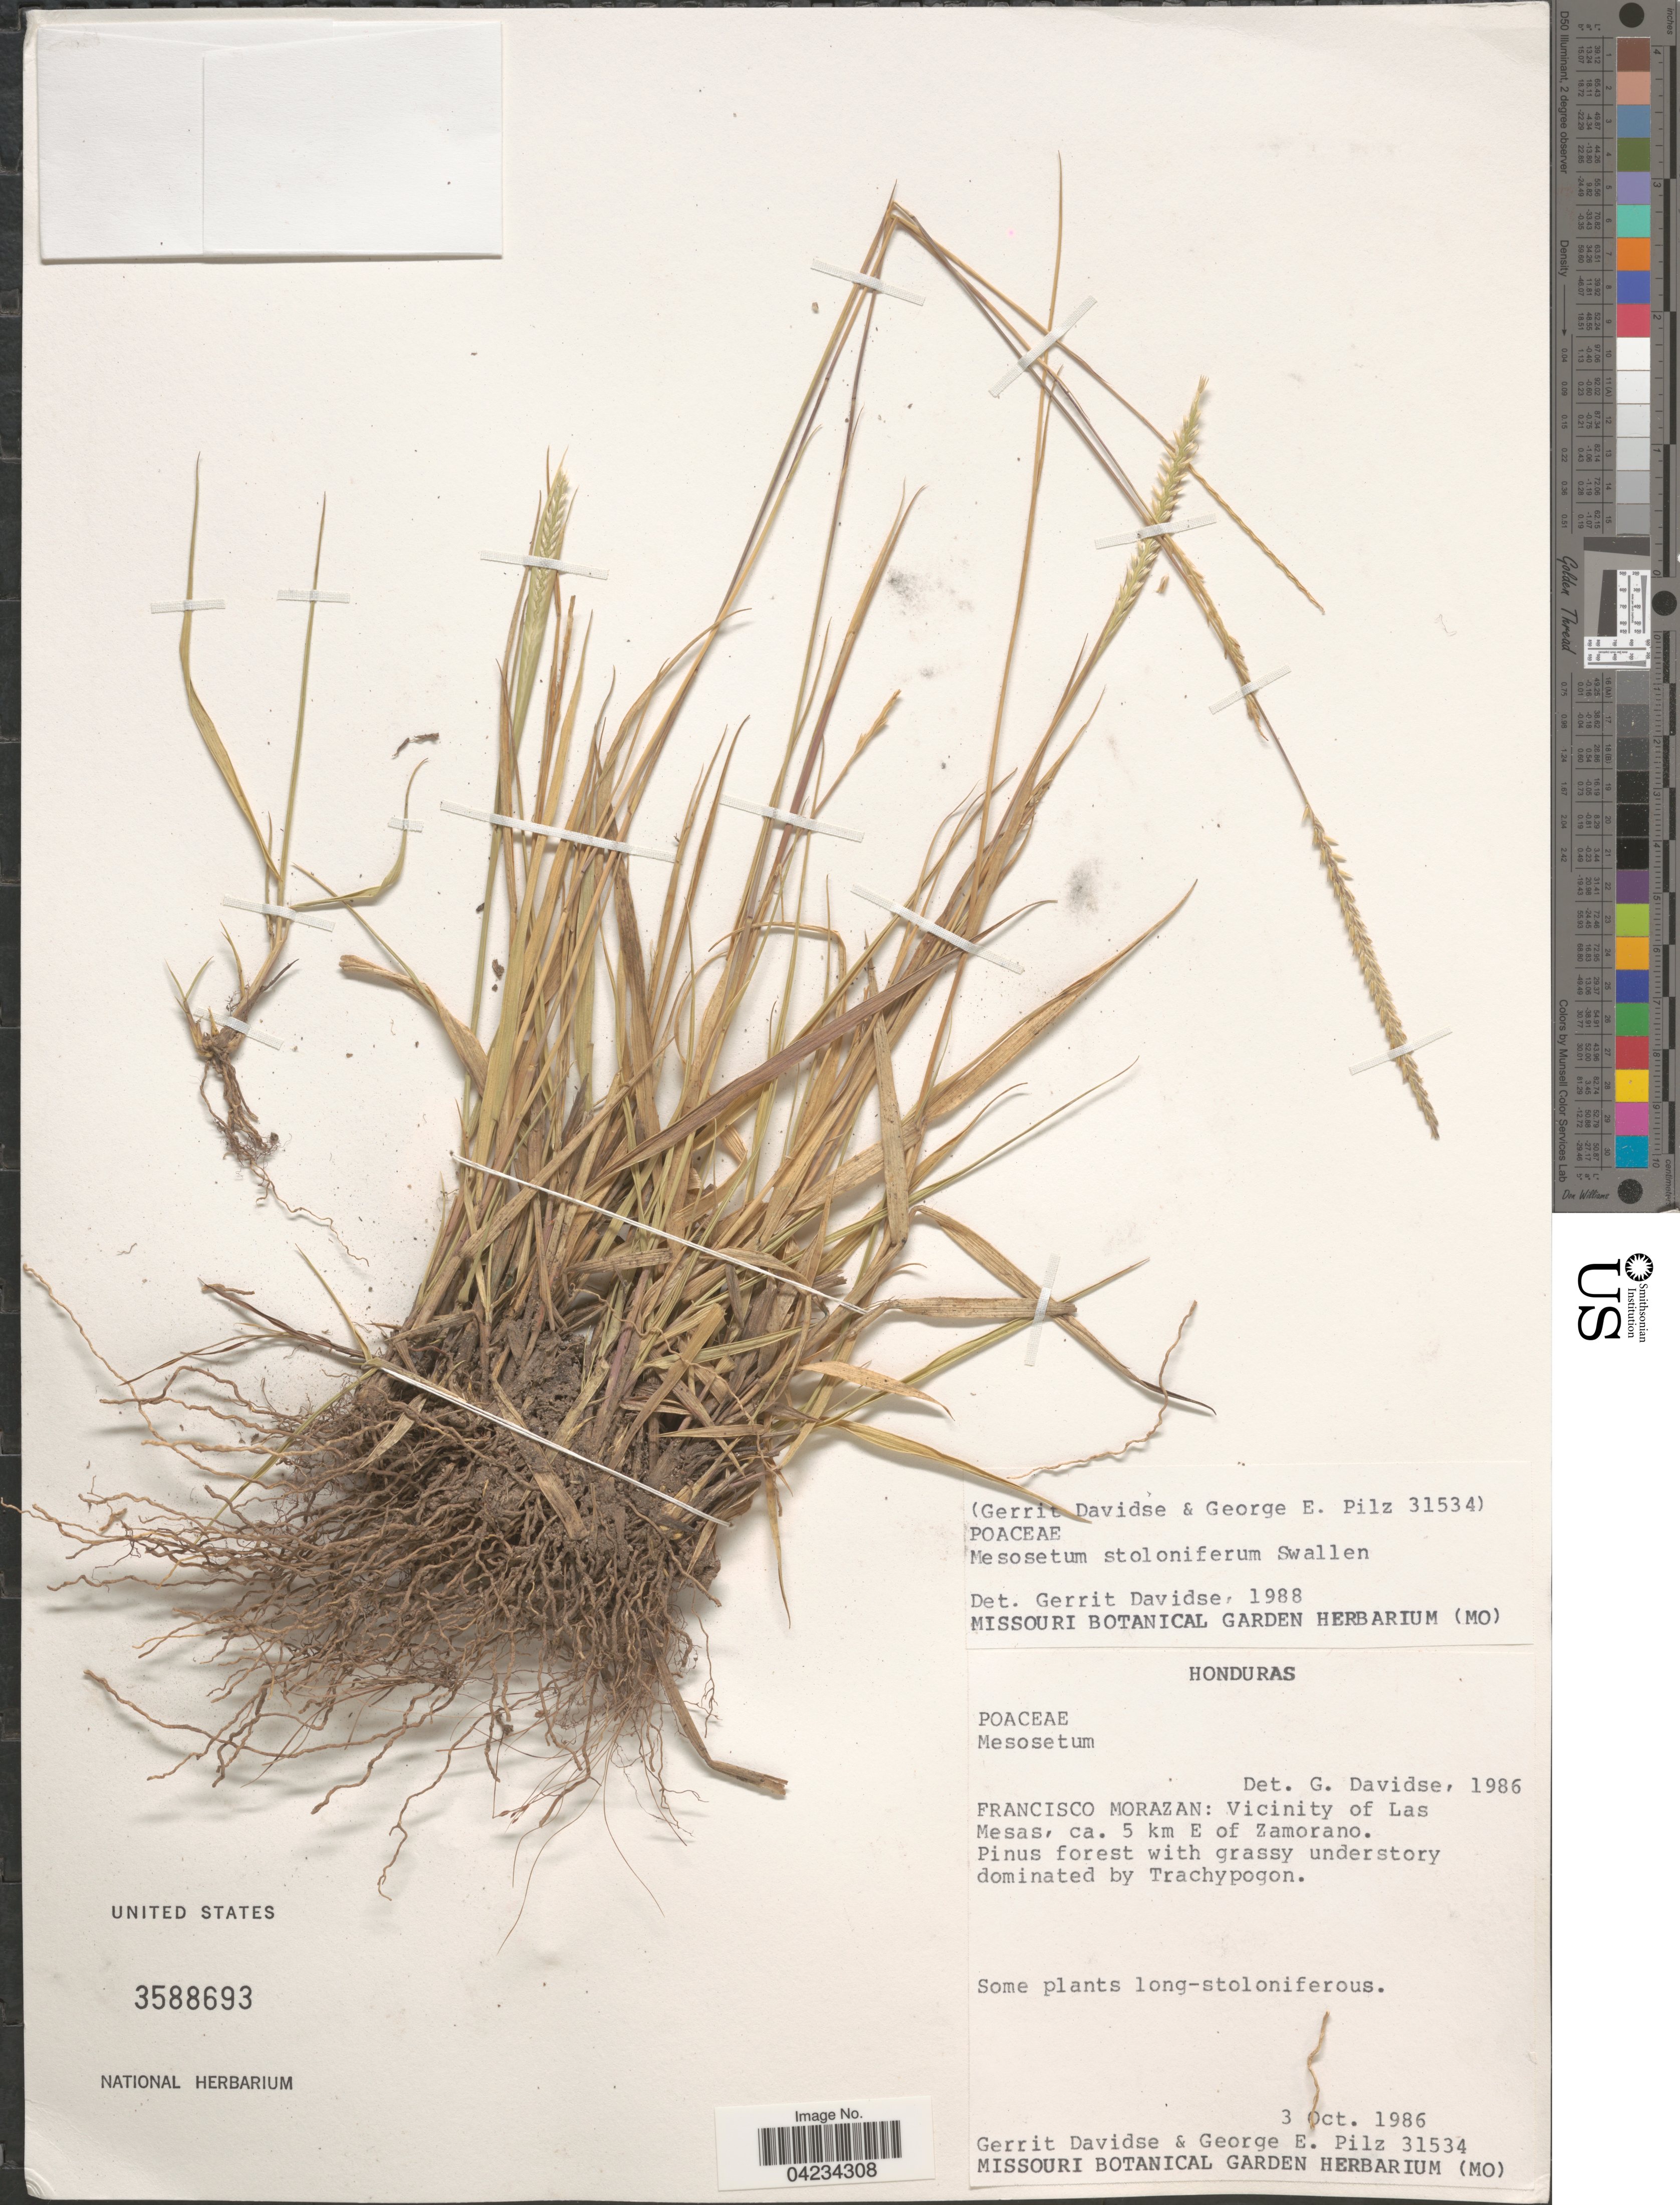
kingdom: Plantae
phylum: Tracheophyta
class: Liliopsida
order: Poales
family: Poaceae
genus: Mesosetum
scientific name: Mesosetum stoloniferum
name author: Swallen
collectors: G. Davidse & G. E. Pilz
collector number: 31534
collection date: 1986-10-03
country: Honduras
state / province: Fco. Morazán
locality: Francisco Morazan: Vicinity of Las Mesas, ca. 5 km E of Zamorano.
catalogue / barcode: US 3588693